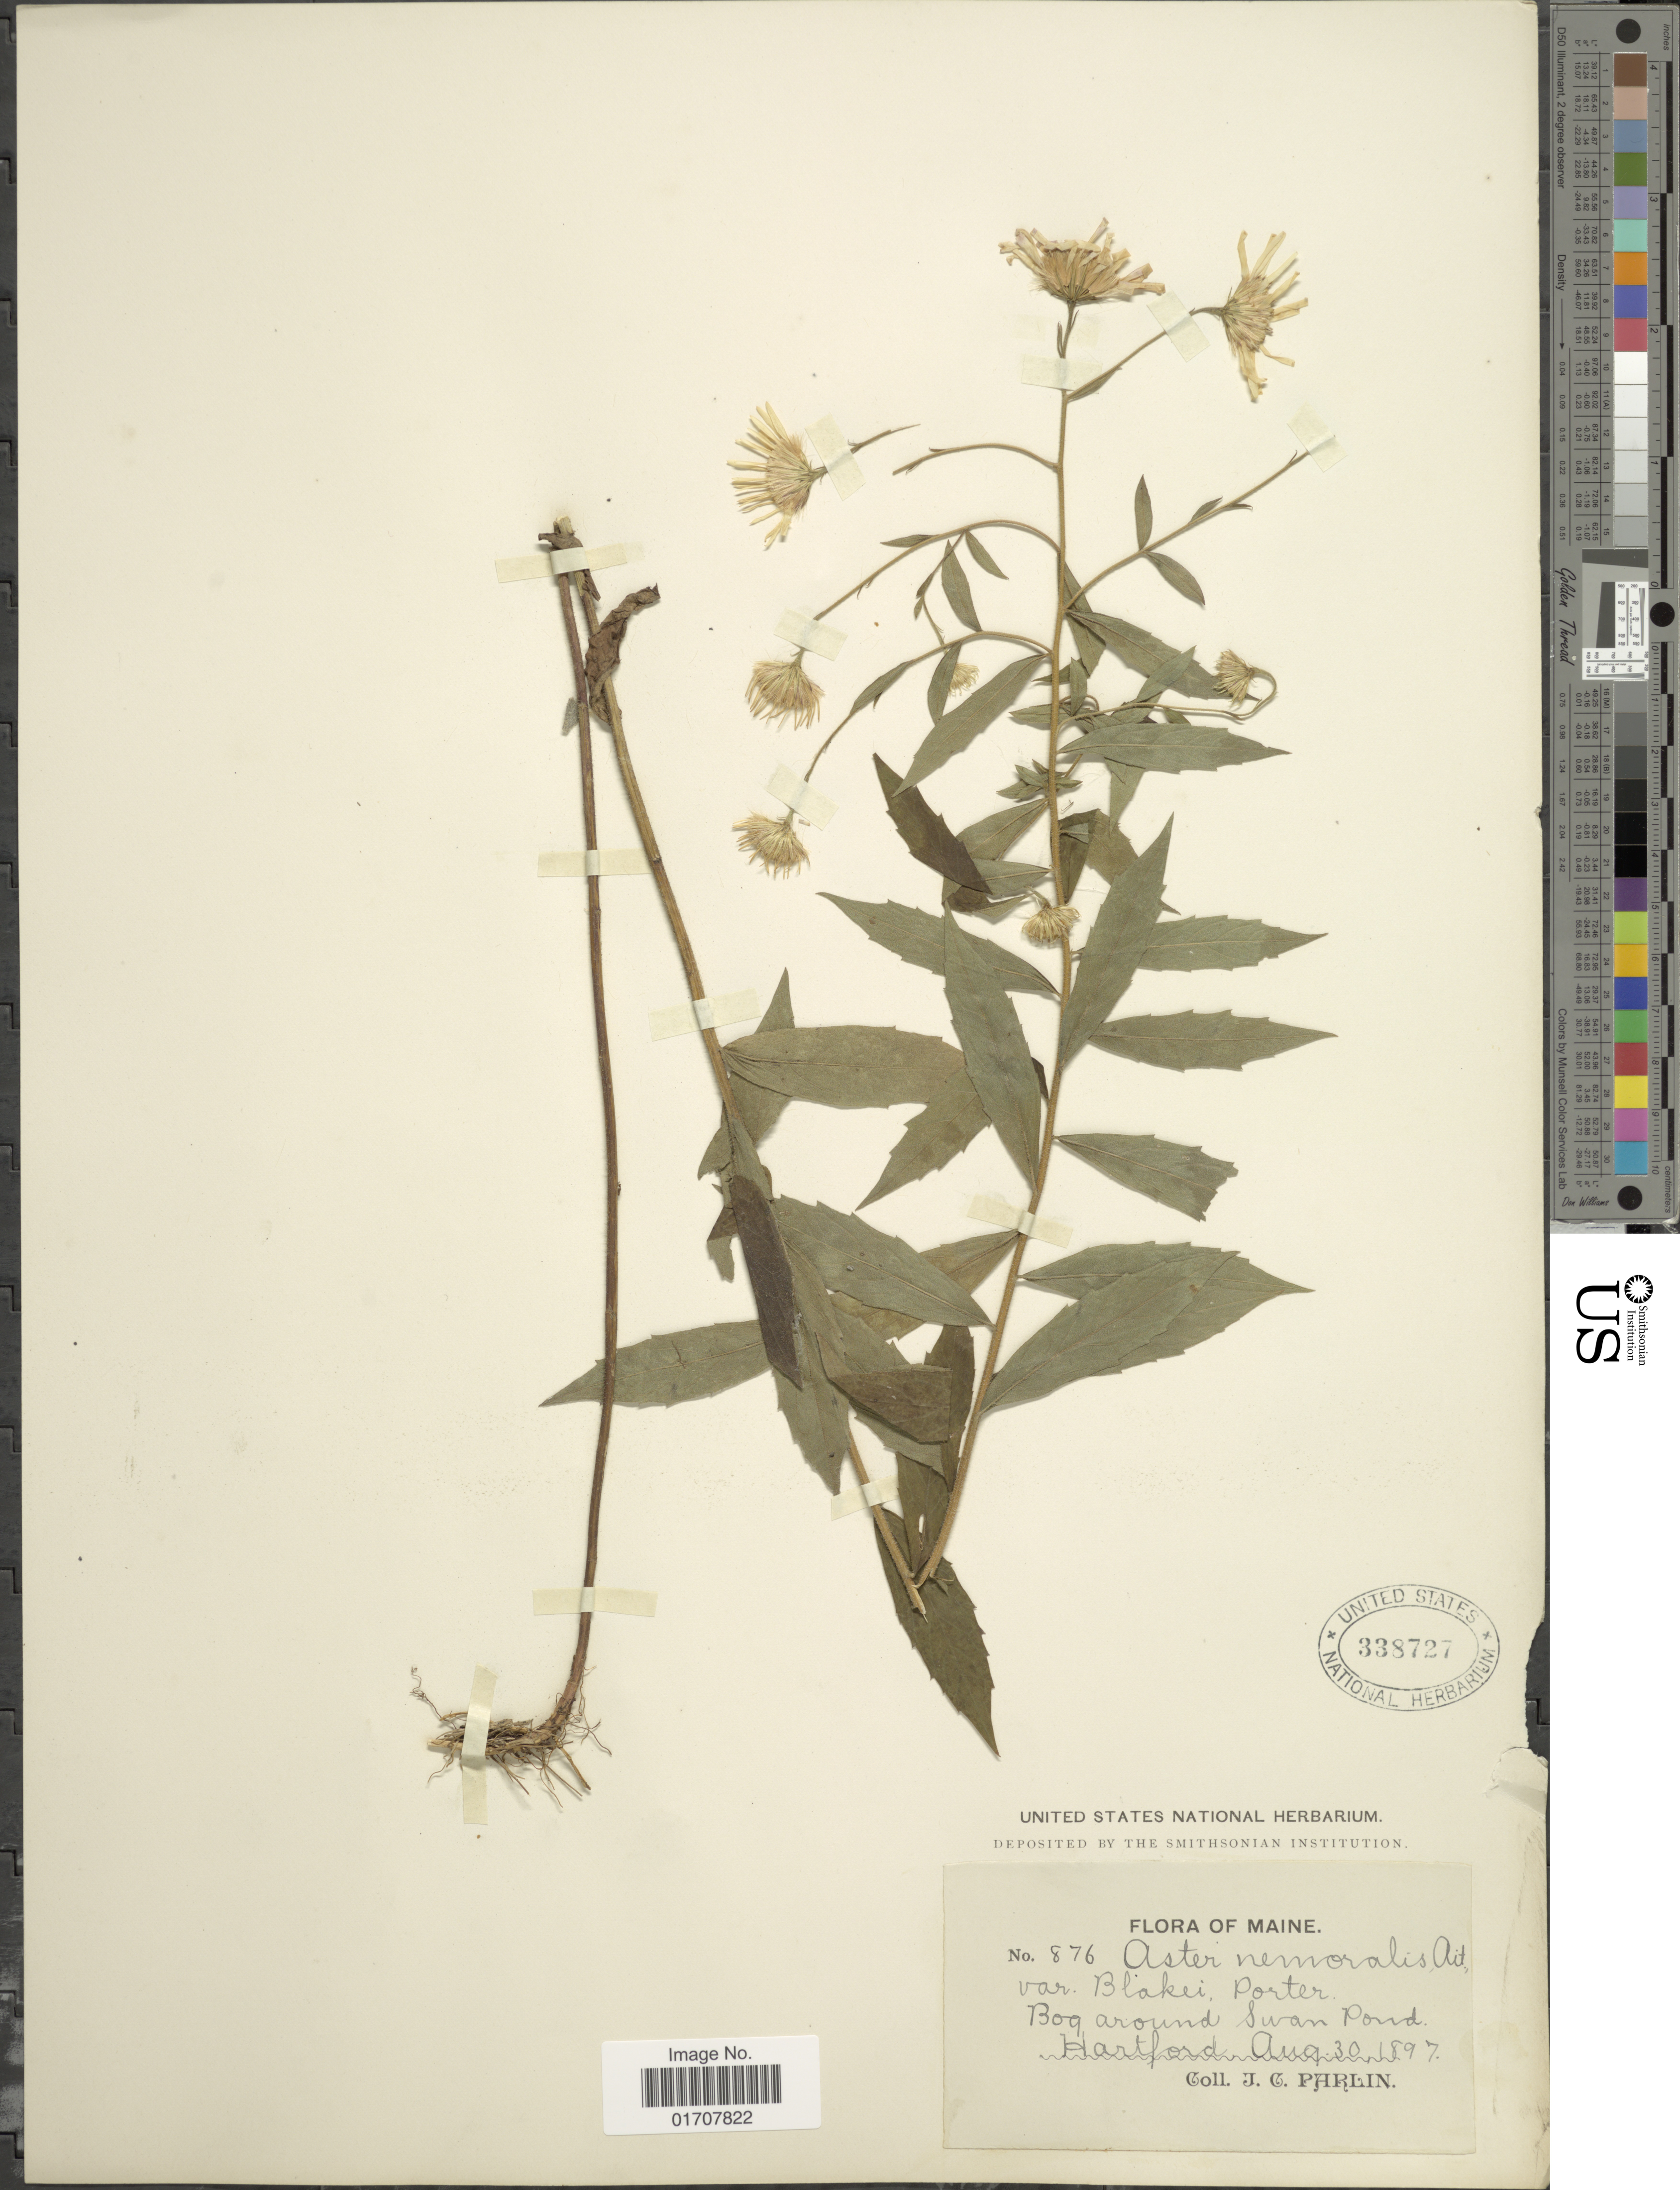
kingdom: Plantae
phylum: Tracheophyta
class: Magnoliopsida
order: Asterales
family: Asteraceae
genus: Oclemena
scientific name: Oclemena nemoralis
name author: (Aiton) Greene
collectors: J. Parlin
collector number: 876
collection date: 1897-08-30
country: United States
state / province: Maine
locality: Bog around Swan Pond, Hartford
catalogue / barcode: US 338727